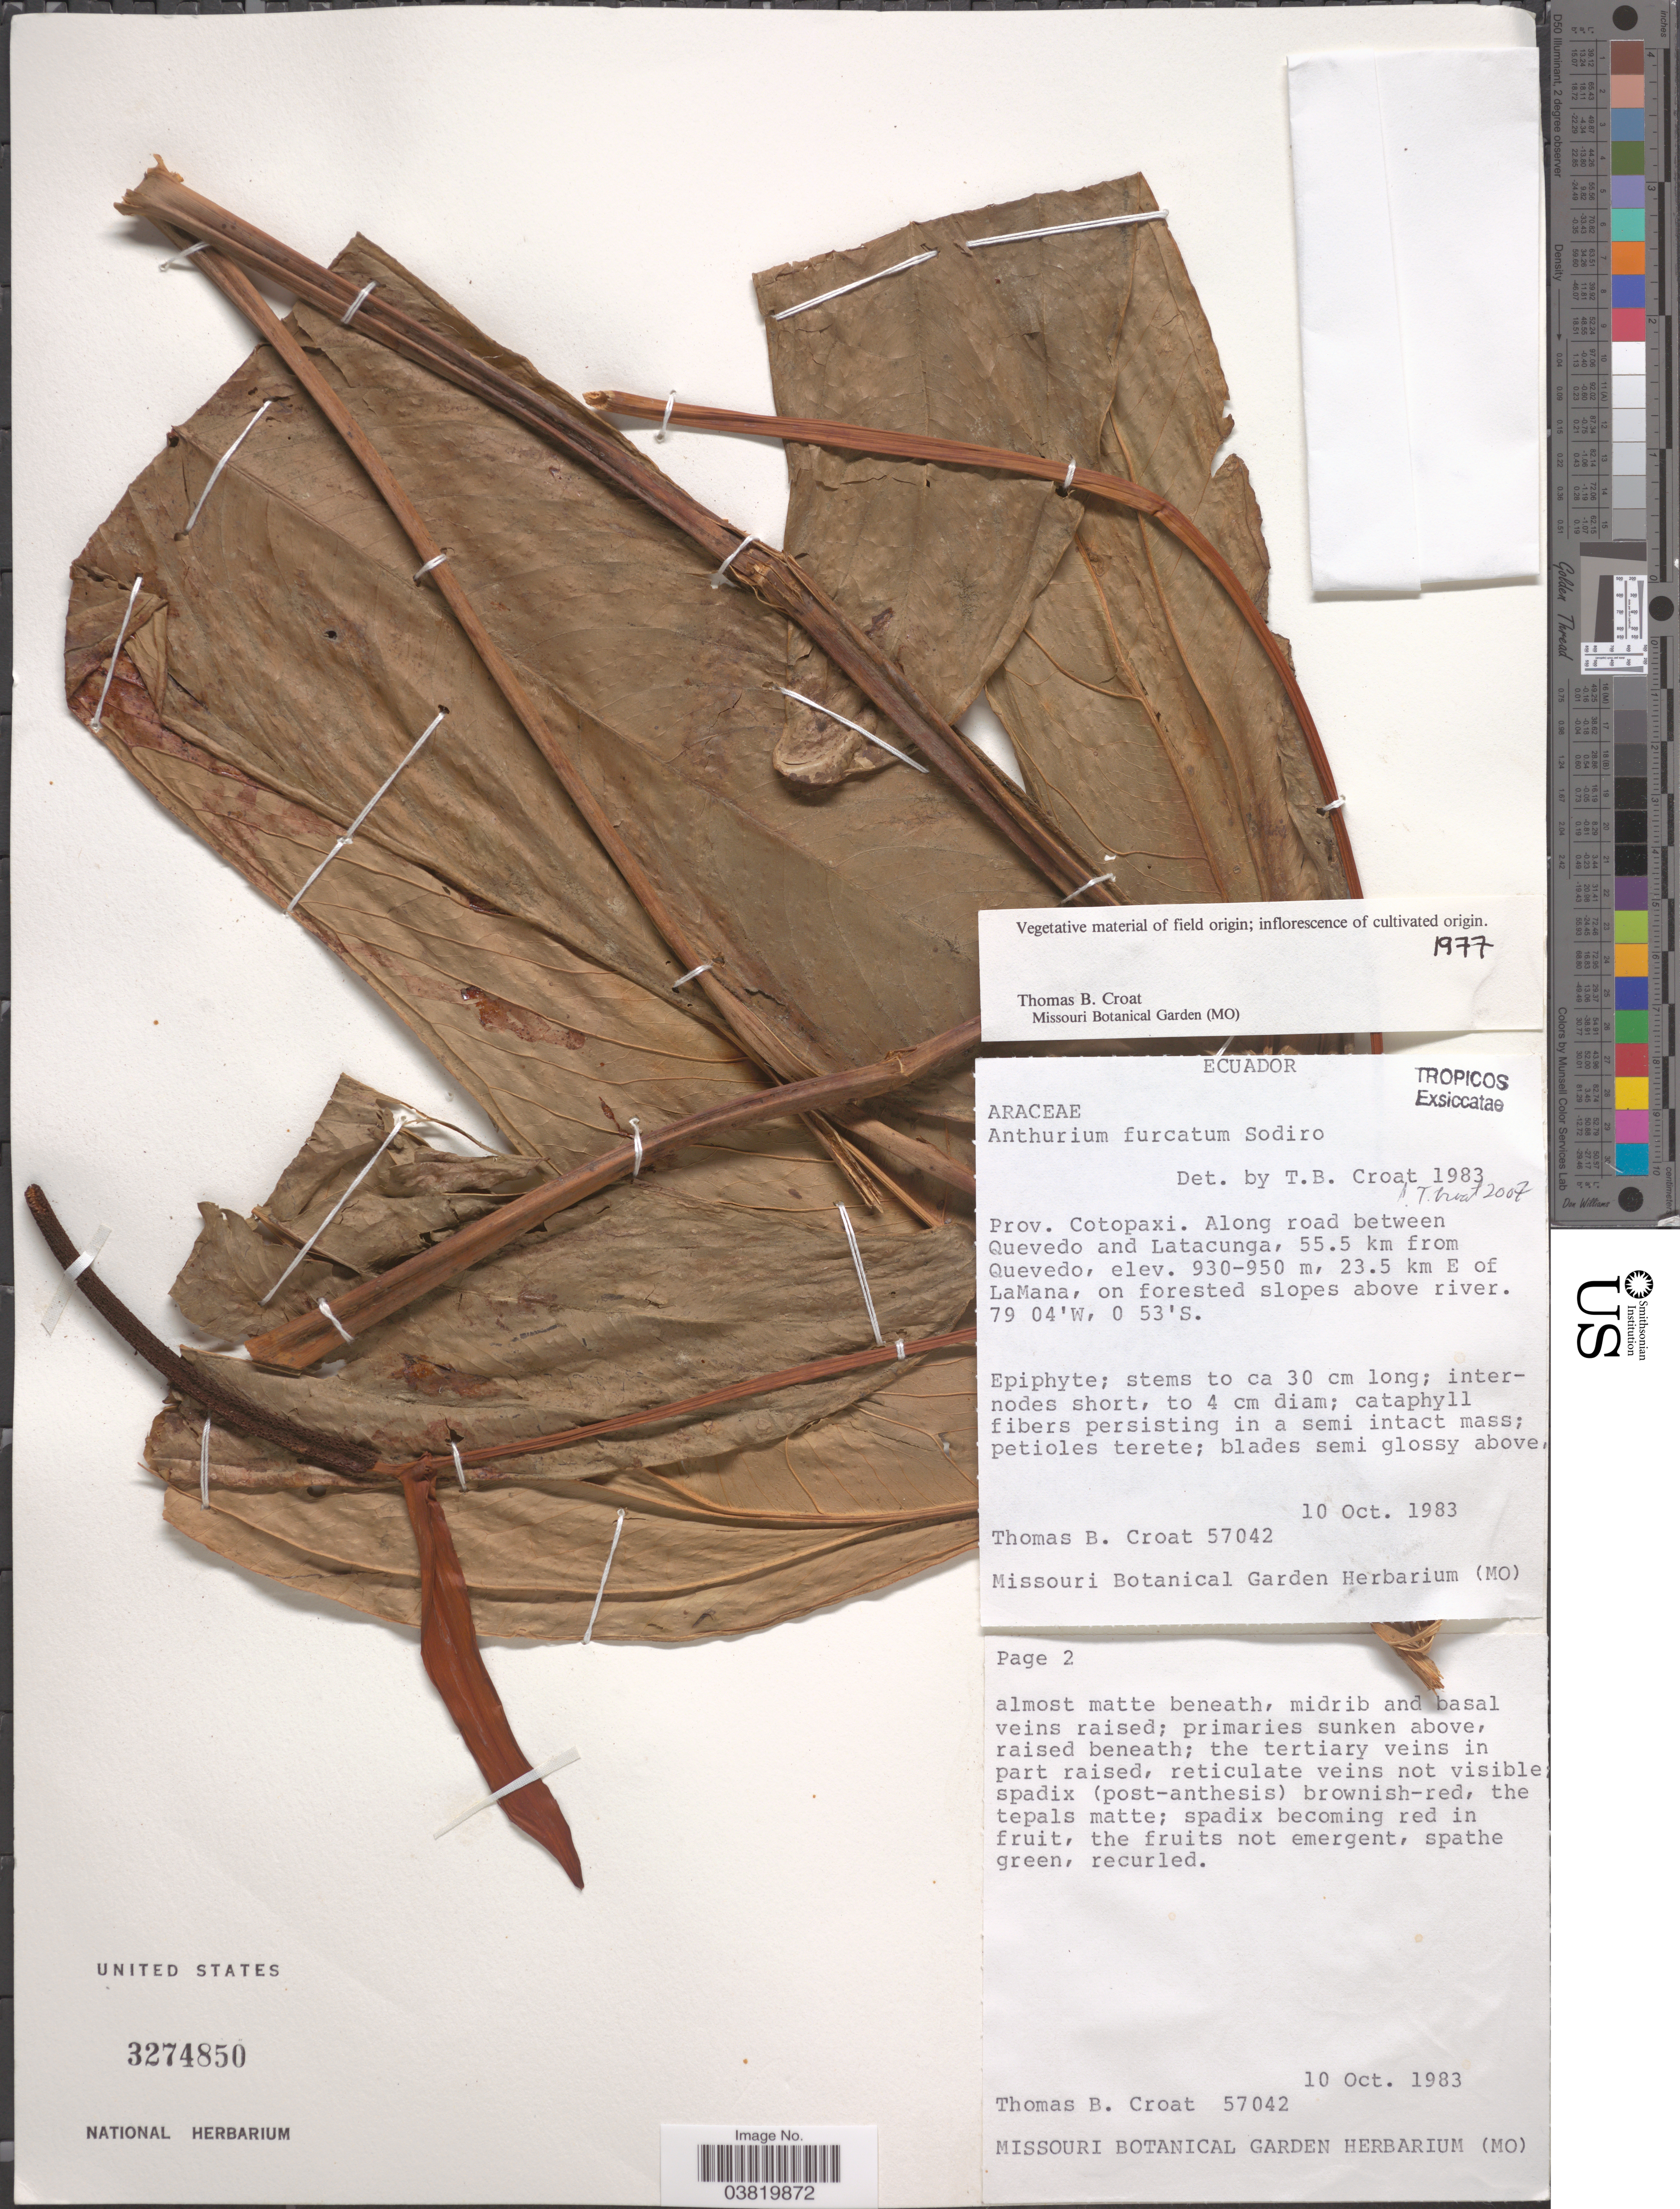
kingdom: Plantae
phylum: Tracheophyta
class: Liliopsida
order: Alismatales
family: Araceae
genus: Anthurium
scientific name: Anthurium furcatum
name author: Sodiro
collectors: T. B. Croat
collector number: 57042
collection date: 1983-10-10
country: Ecuador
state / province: Cotopaxi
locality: Along road between Quevedo and Latacunga, 55.5 km from Quevedo, 23.5 km E of LaMana.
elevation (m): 930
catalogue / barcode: US 3274850